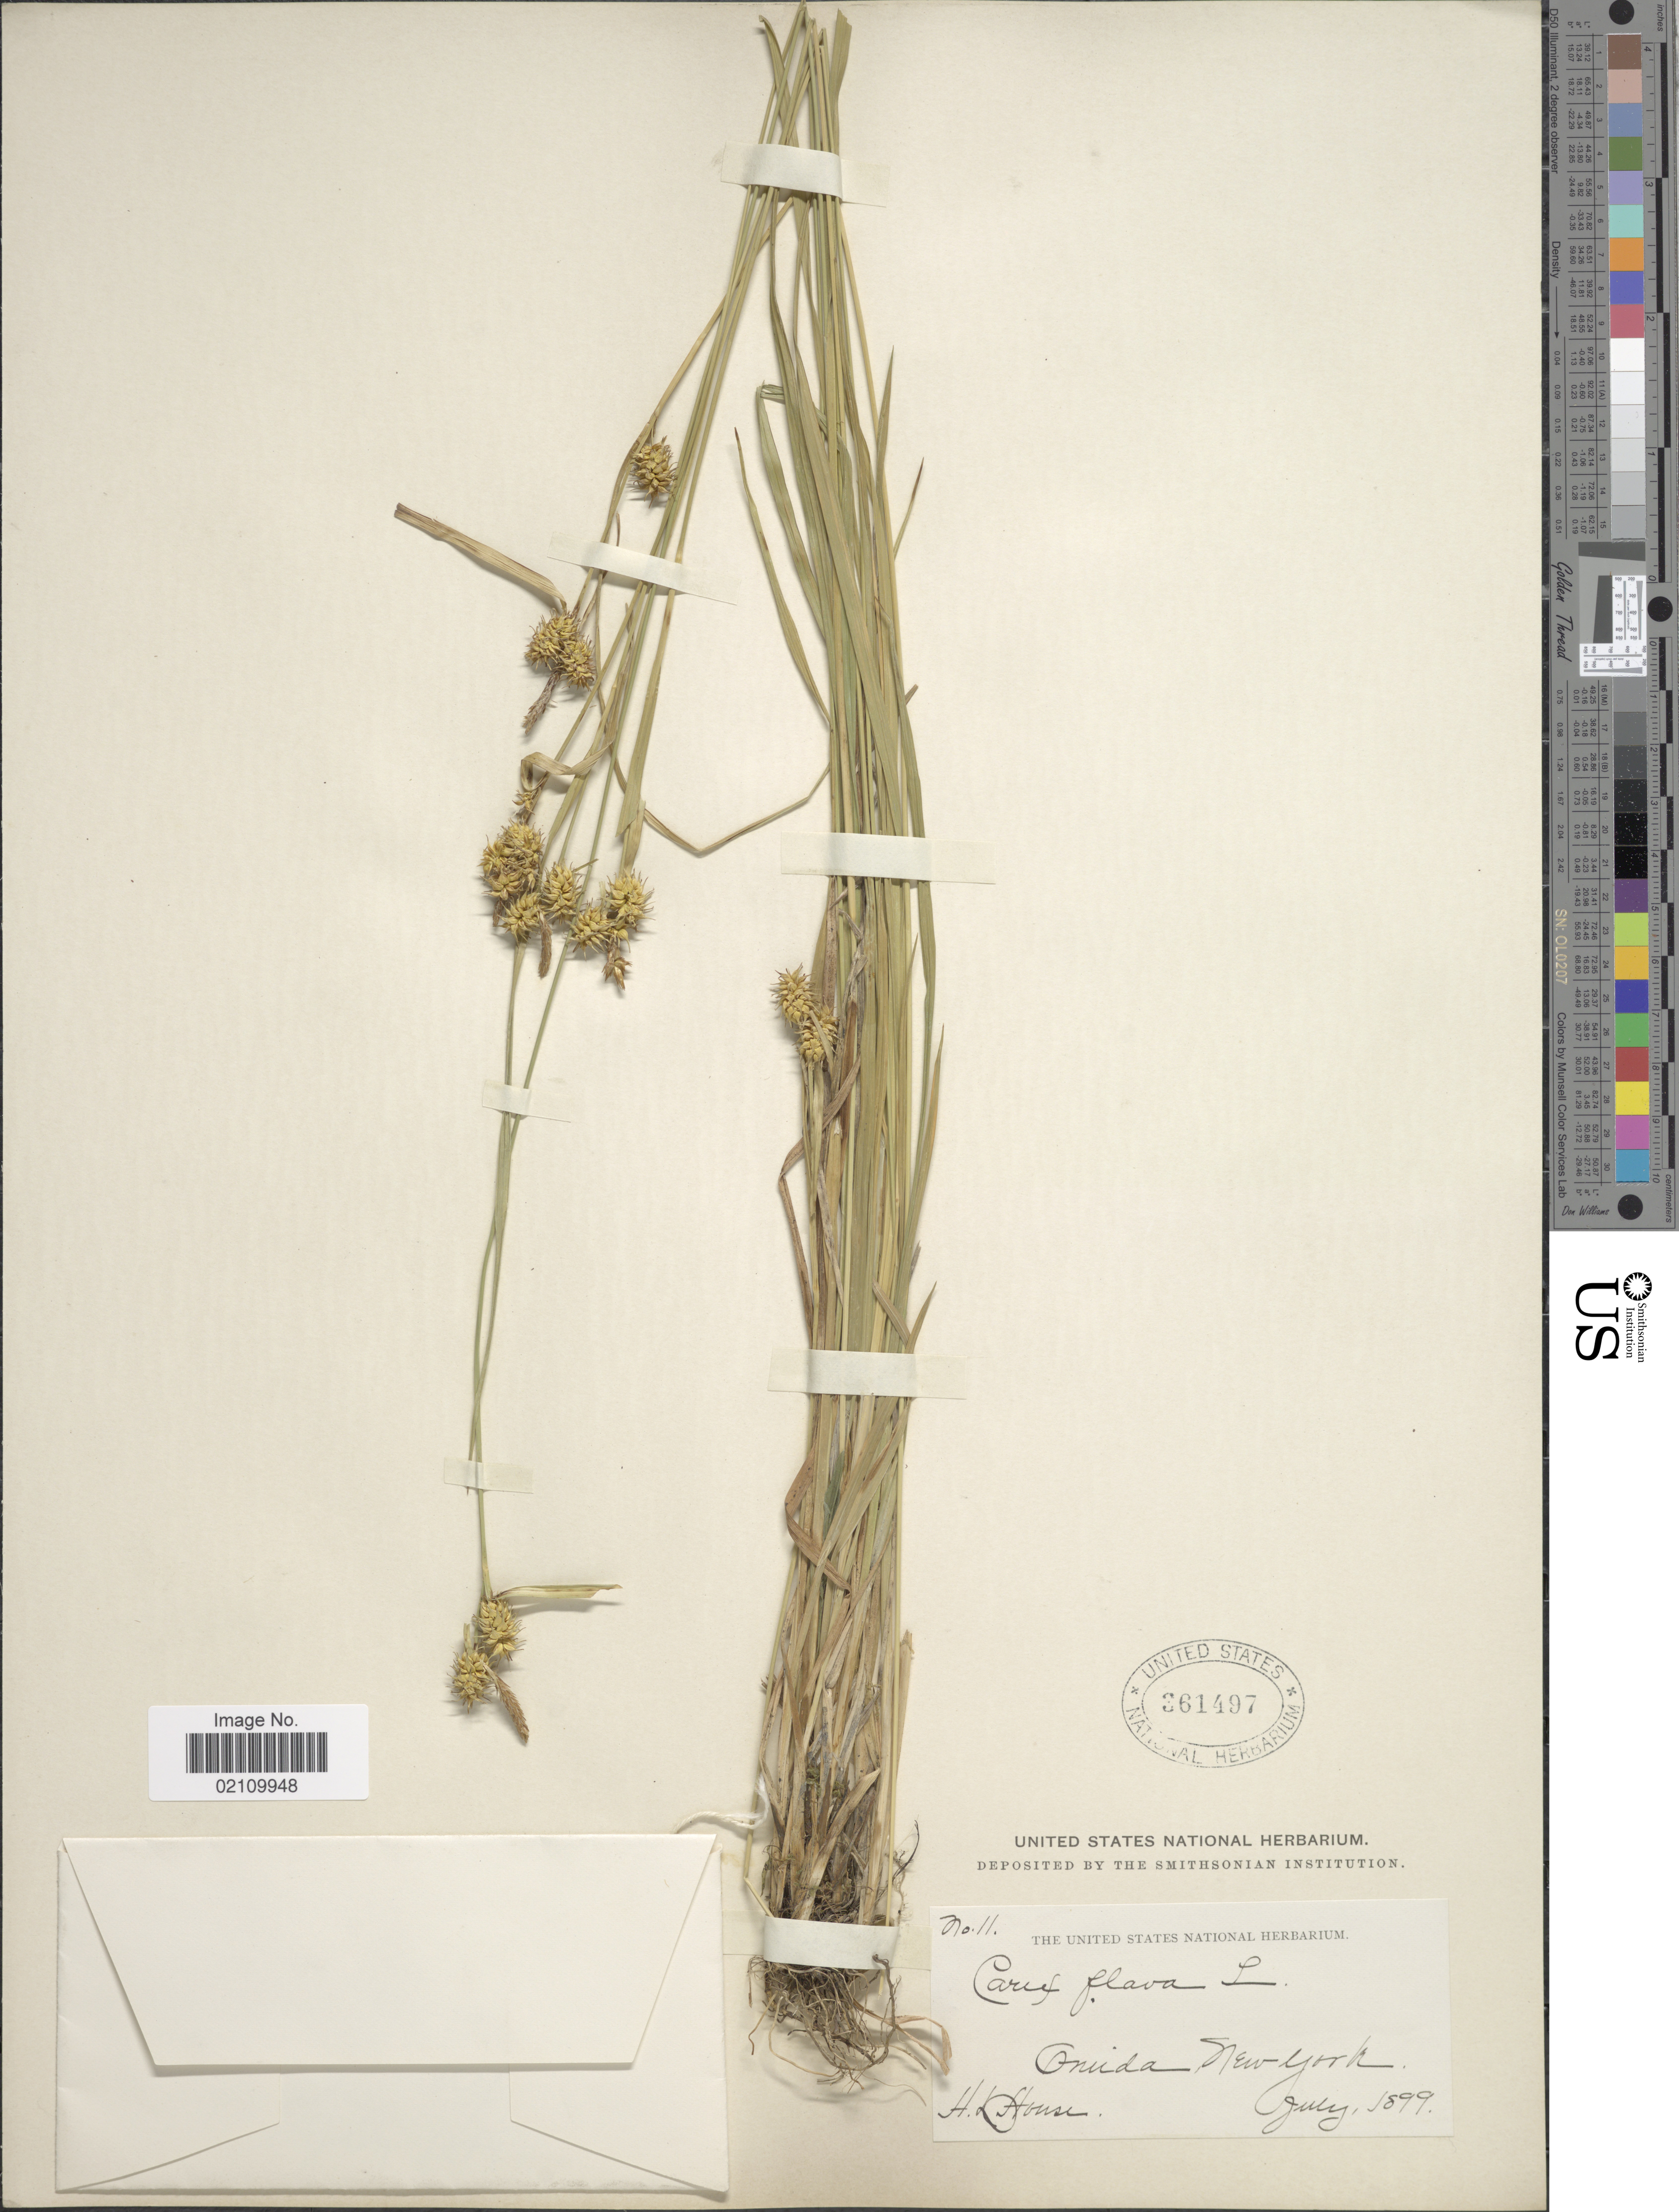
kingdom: Plantae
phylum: Tracheophyta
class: Liliopsida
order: Poales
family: Cyperaceae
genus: Carex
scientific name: Carex flava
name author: L.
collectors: H. D. House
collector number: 11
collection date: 1899-07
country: United States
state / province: New York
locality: Oneida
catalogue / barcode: US 361497